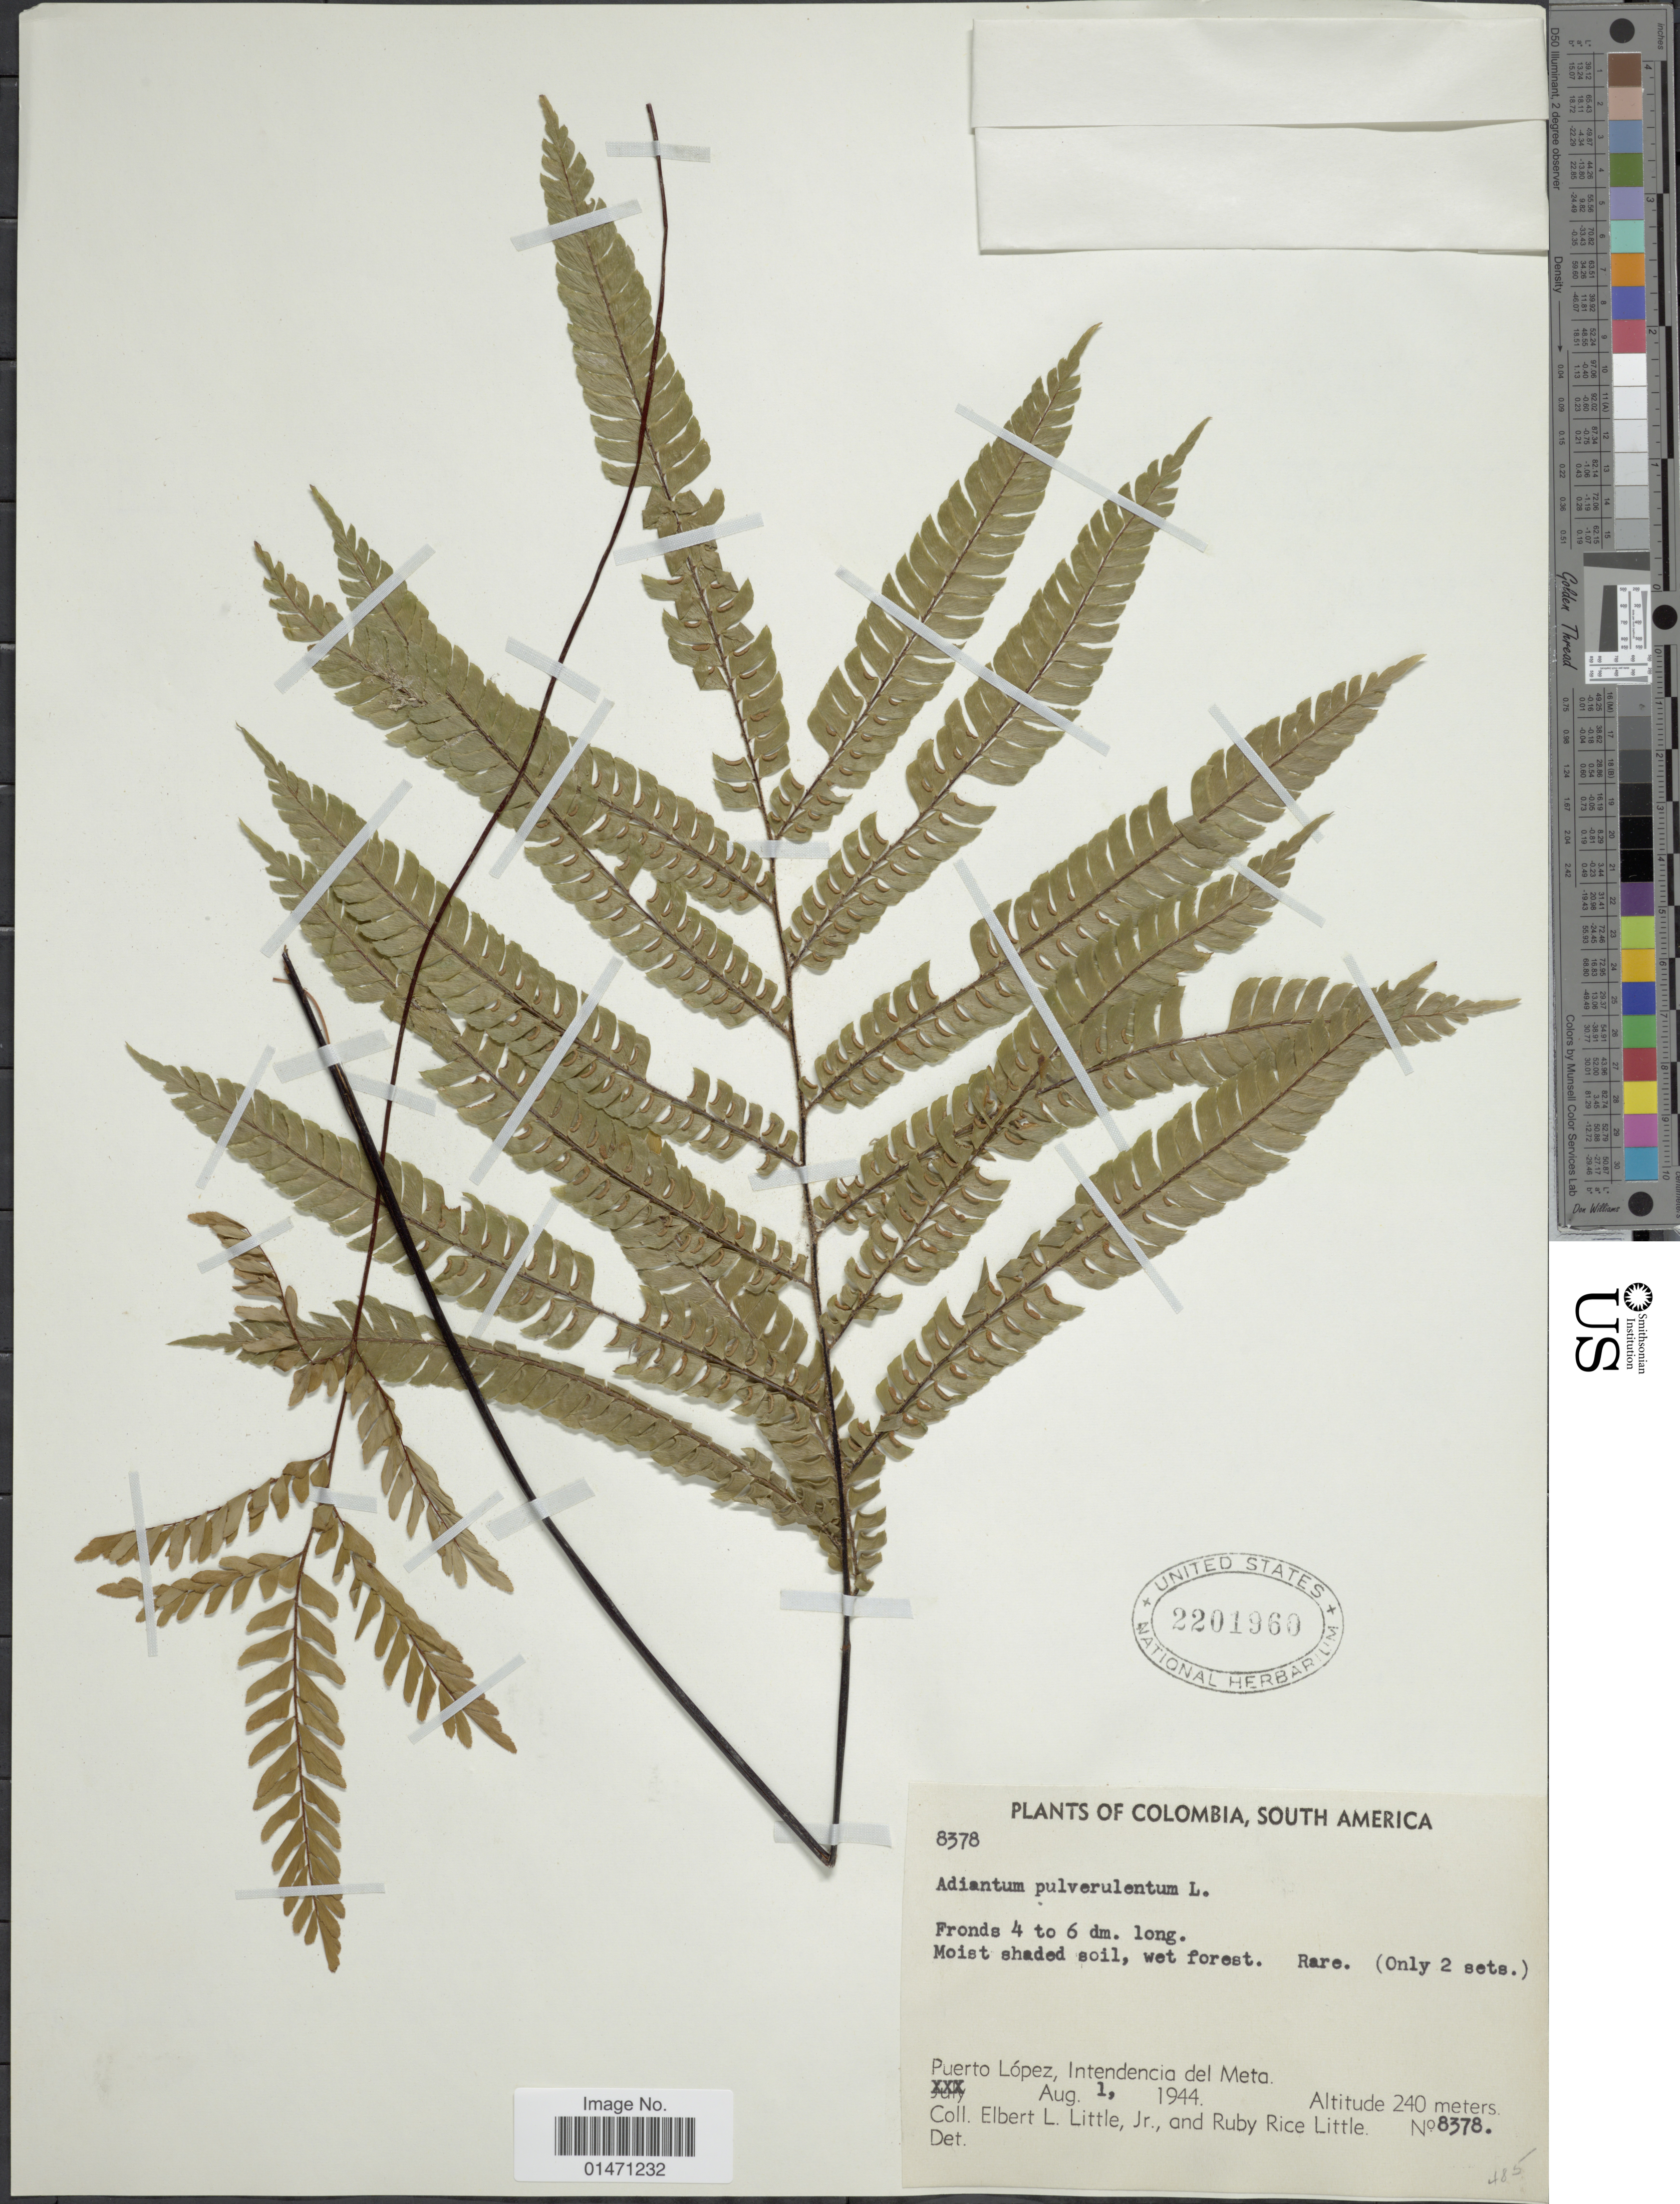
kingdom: Plantae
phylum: Tracheophyta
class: Polypodiopsida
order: Polypodiales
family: Pteridaceae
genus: Adiantum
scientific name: Adiantum pulverulentum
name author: L.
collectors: E. L. Little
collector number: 8378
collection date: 1944-08-01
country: Colombia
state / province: Meta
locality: Plants of Colombia, South America, Puerto Lopez, Intendencia del Meta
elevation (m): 240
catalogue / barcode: US 2201960